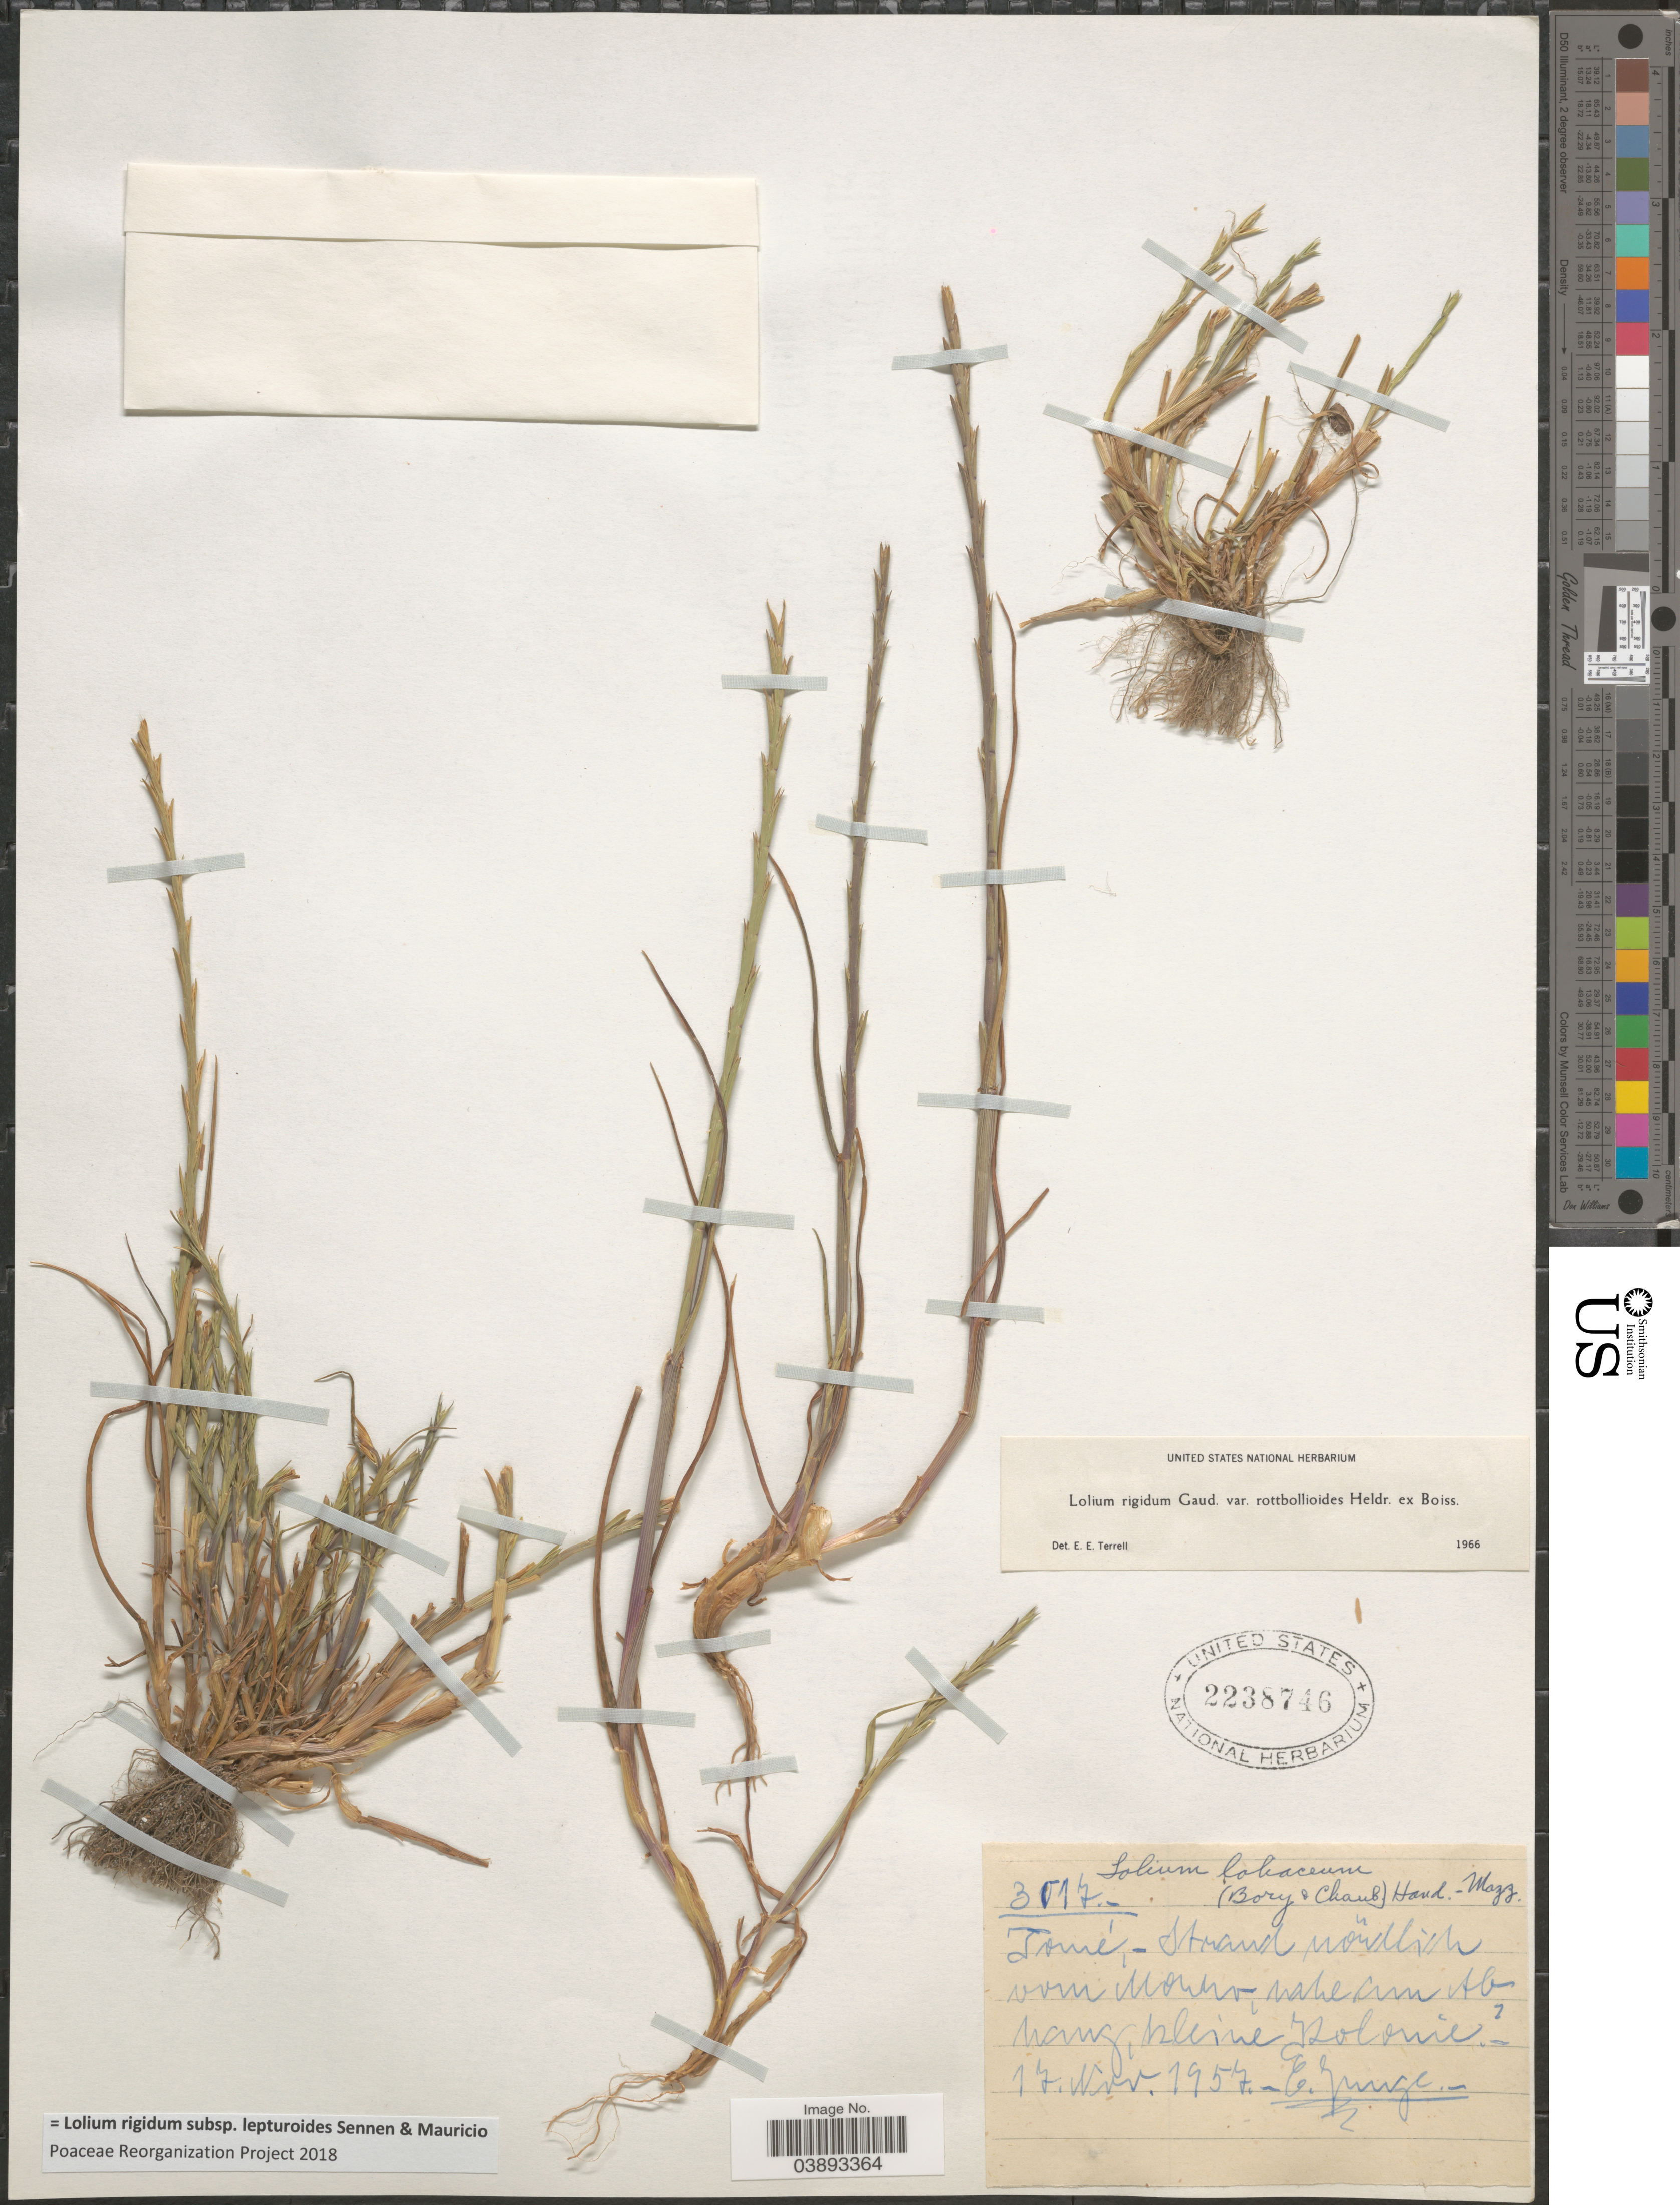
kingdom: Plantae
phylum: Tracheophyta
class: Liliopsida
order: Poales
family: Poaceae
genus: Lolium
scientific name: Lolium rigidum subsp. lepturoides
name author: Sennen & Mauricio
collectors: E. Junge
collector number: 3117*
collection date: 1957-11-17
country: Chile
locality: Tomé, - Strand nordlich vom Morro, nahe am Abhang, kleine Kolonie.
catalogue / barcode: US 2238746